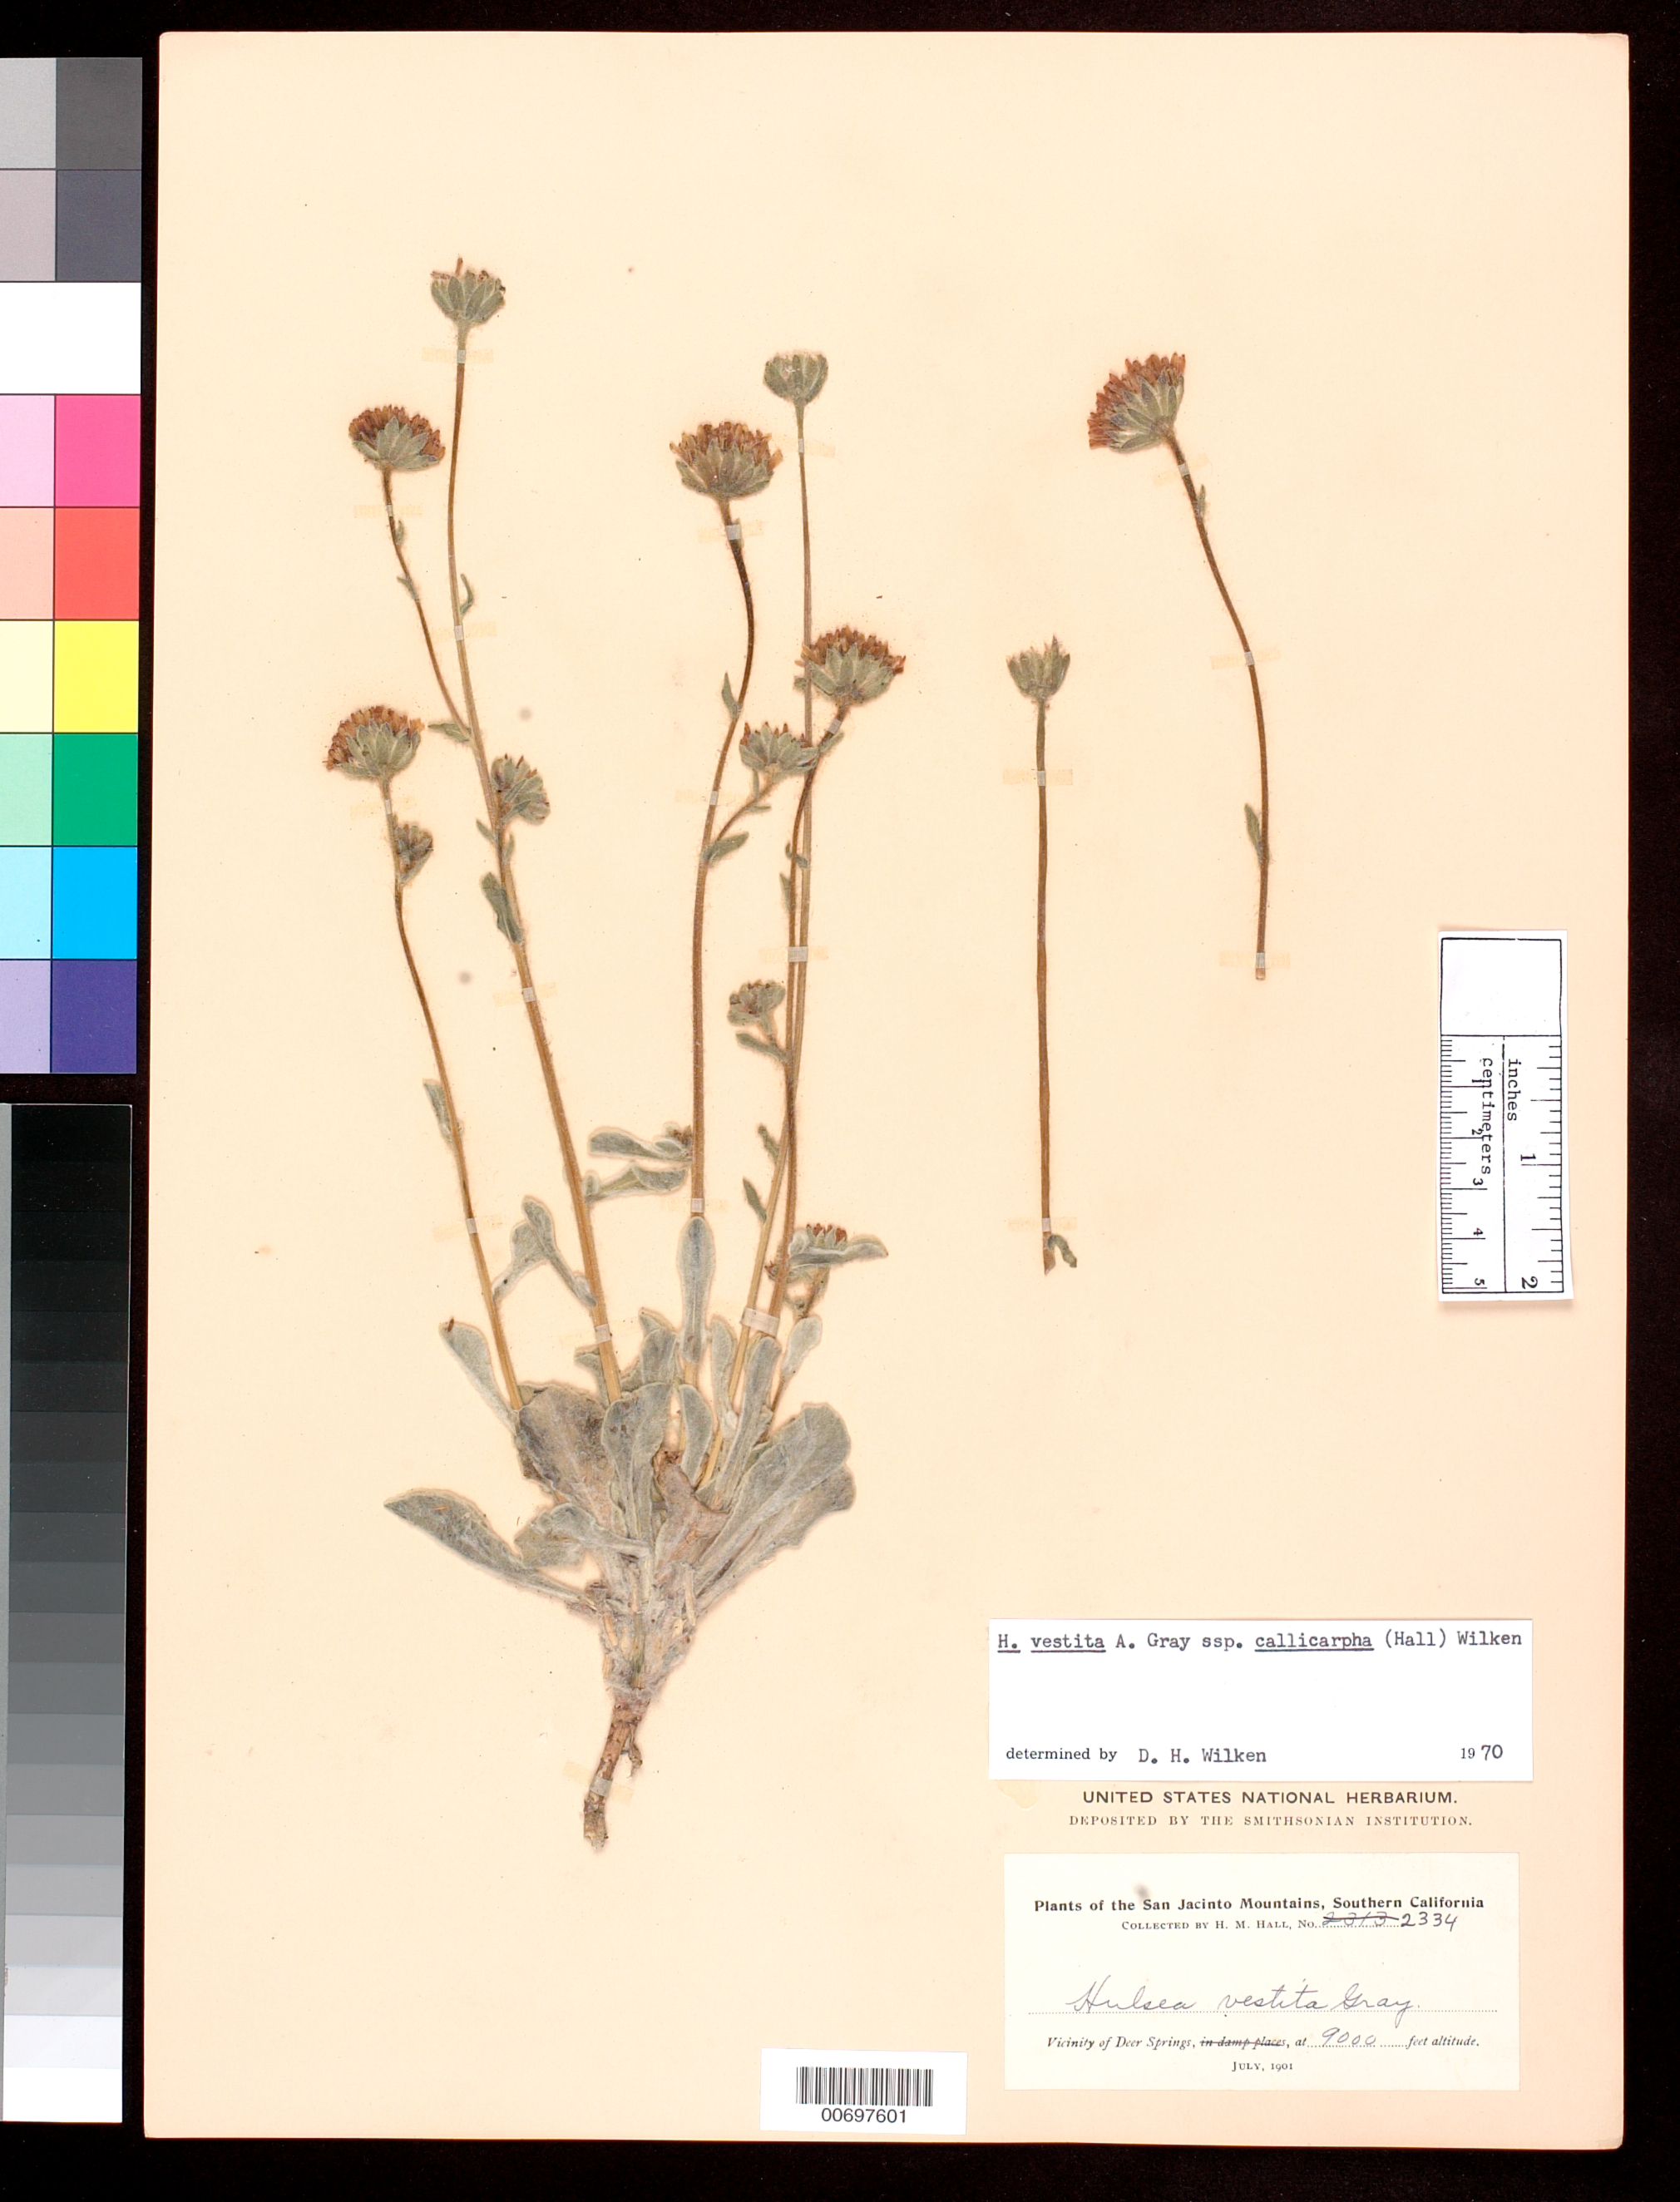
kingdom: Plantae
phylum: Tracheophyta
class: Magnoliopsida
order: Asterales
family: Asteraceae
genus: Hulsea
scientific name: Hulsea vestita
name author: A. Gray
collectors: H. M. Hall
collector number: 2334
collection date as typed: Jul 1901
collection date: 1901-07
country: United States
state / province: California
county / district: Riverside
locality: San Jacinto Mts., vicinity of Deer Springs.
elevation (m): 2743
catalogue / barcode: US 412900